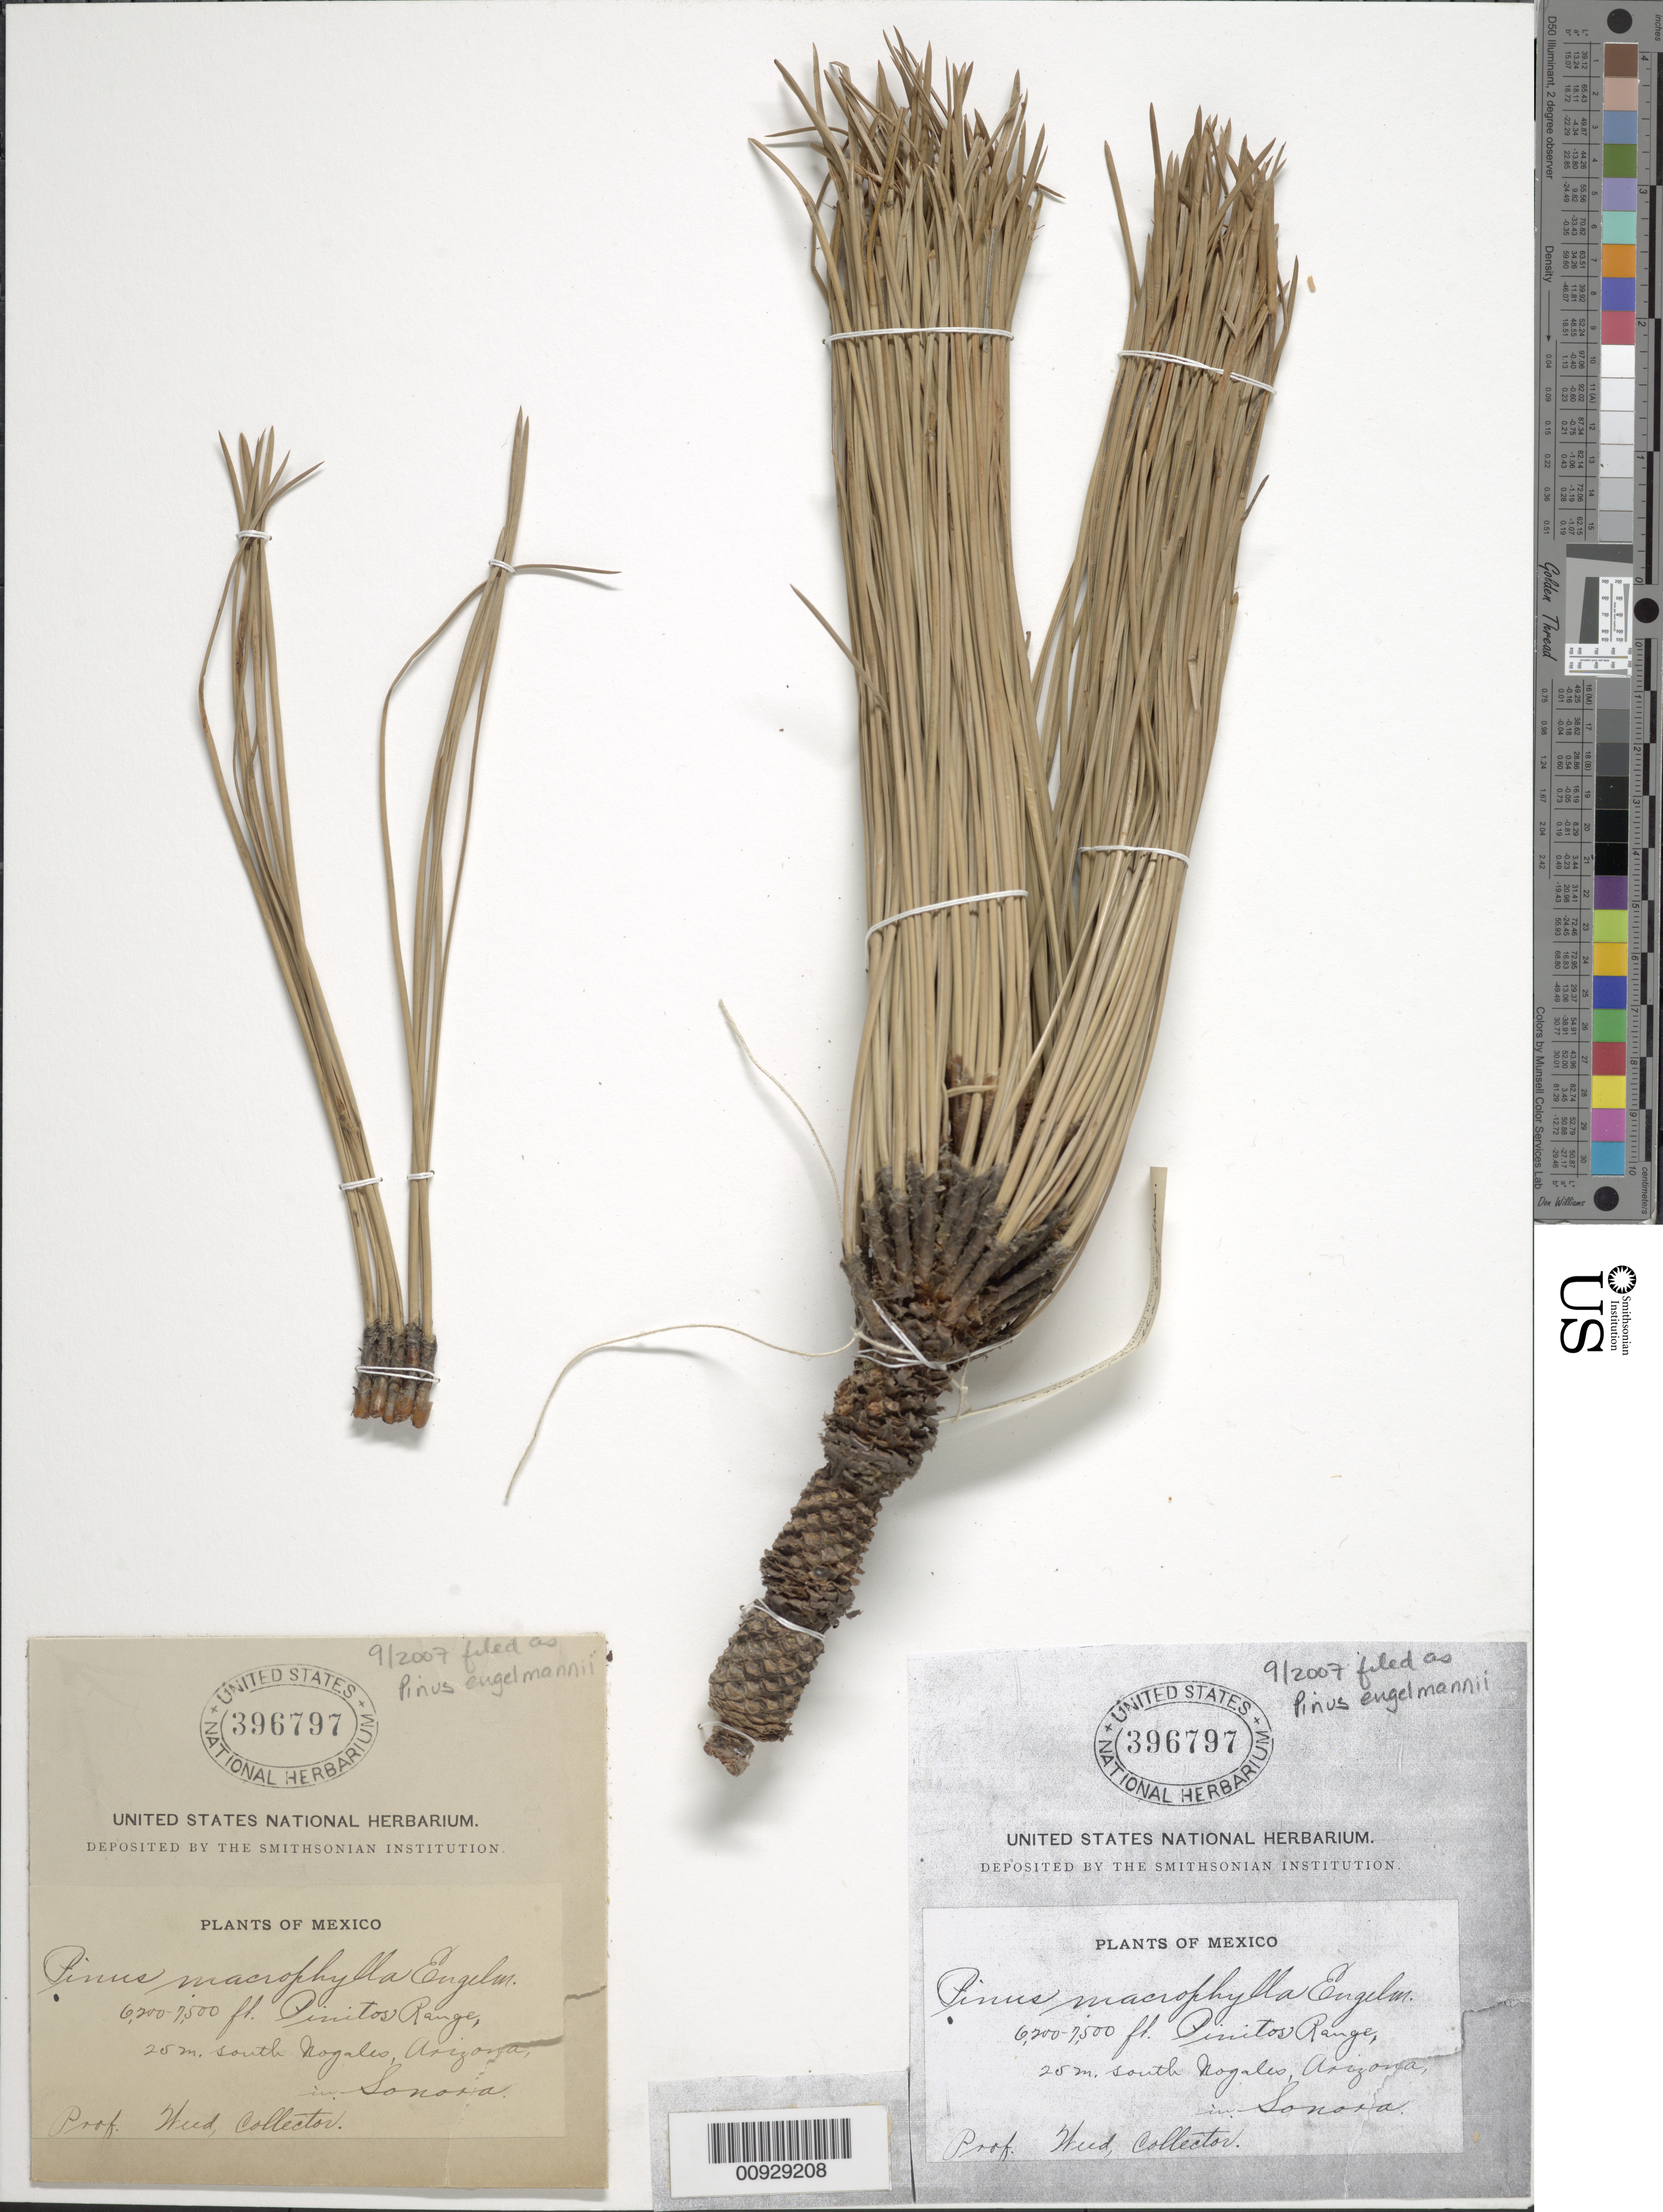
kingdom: Plantae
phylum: Tracheophyta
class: Pinopsida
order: Pinales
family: Pinaceae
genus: Pinus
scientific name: Pinus engelmannii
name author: Carrière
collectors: Weed, --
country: Mexico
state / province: Sonora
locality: Pinitos Range, 25 mi. south Nogales, Arizona, in Sonora.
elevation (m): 1890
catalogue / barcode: US 396797